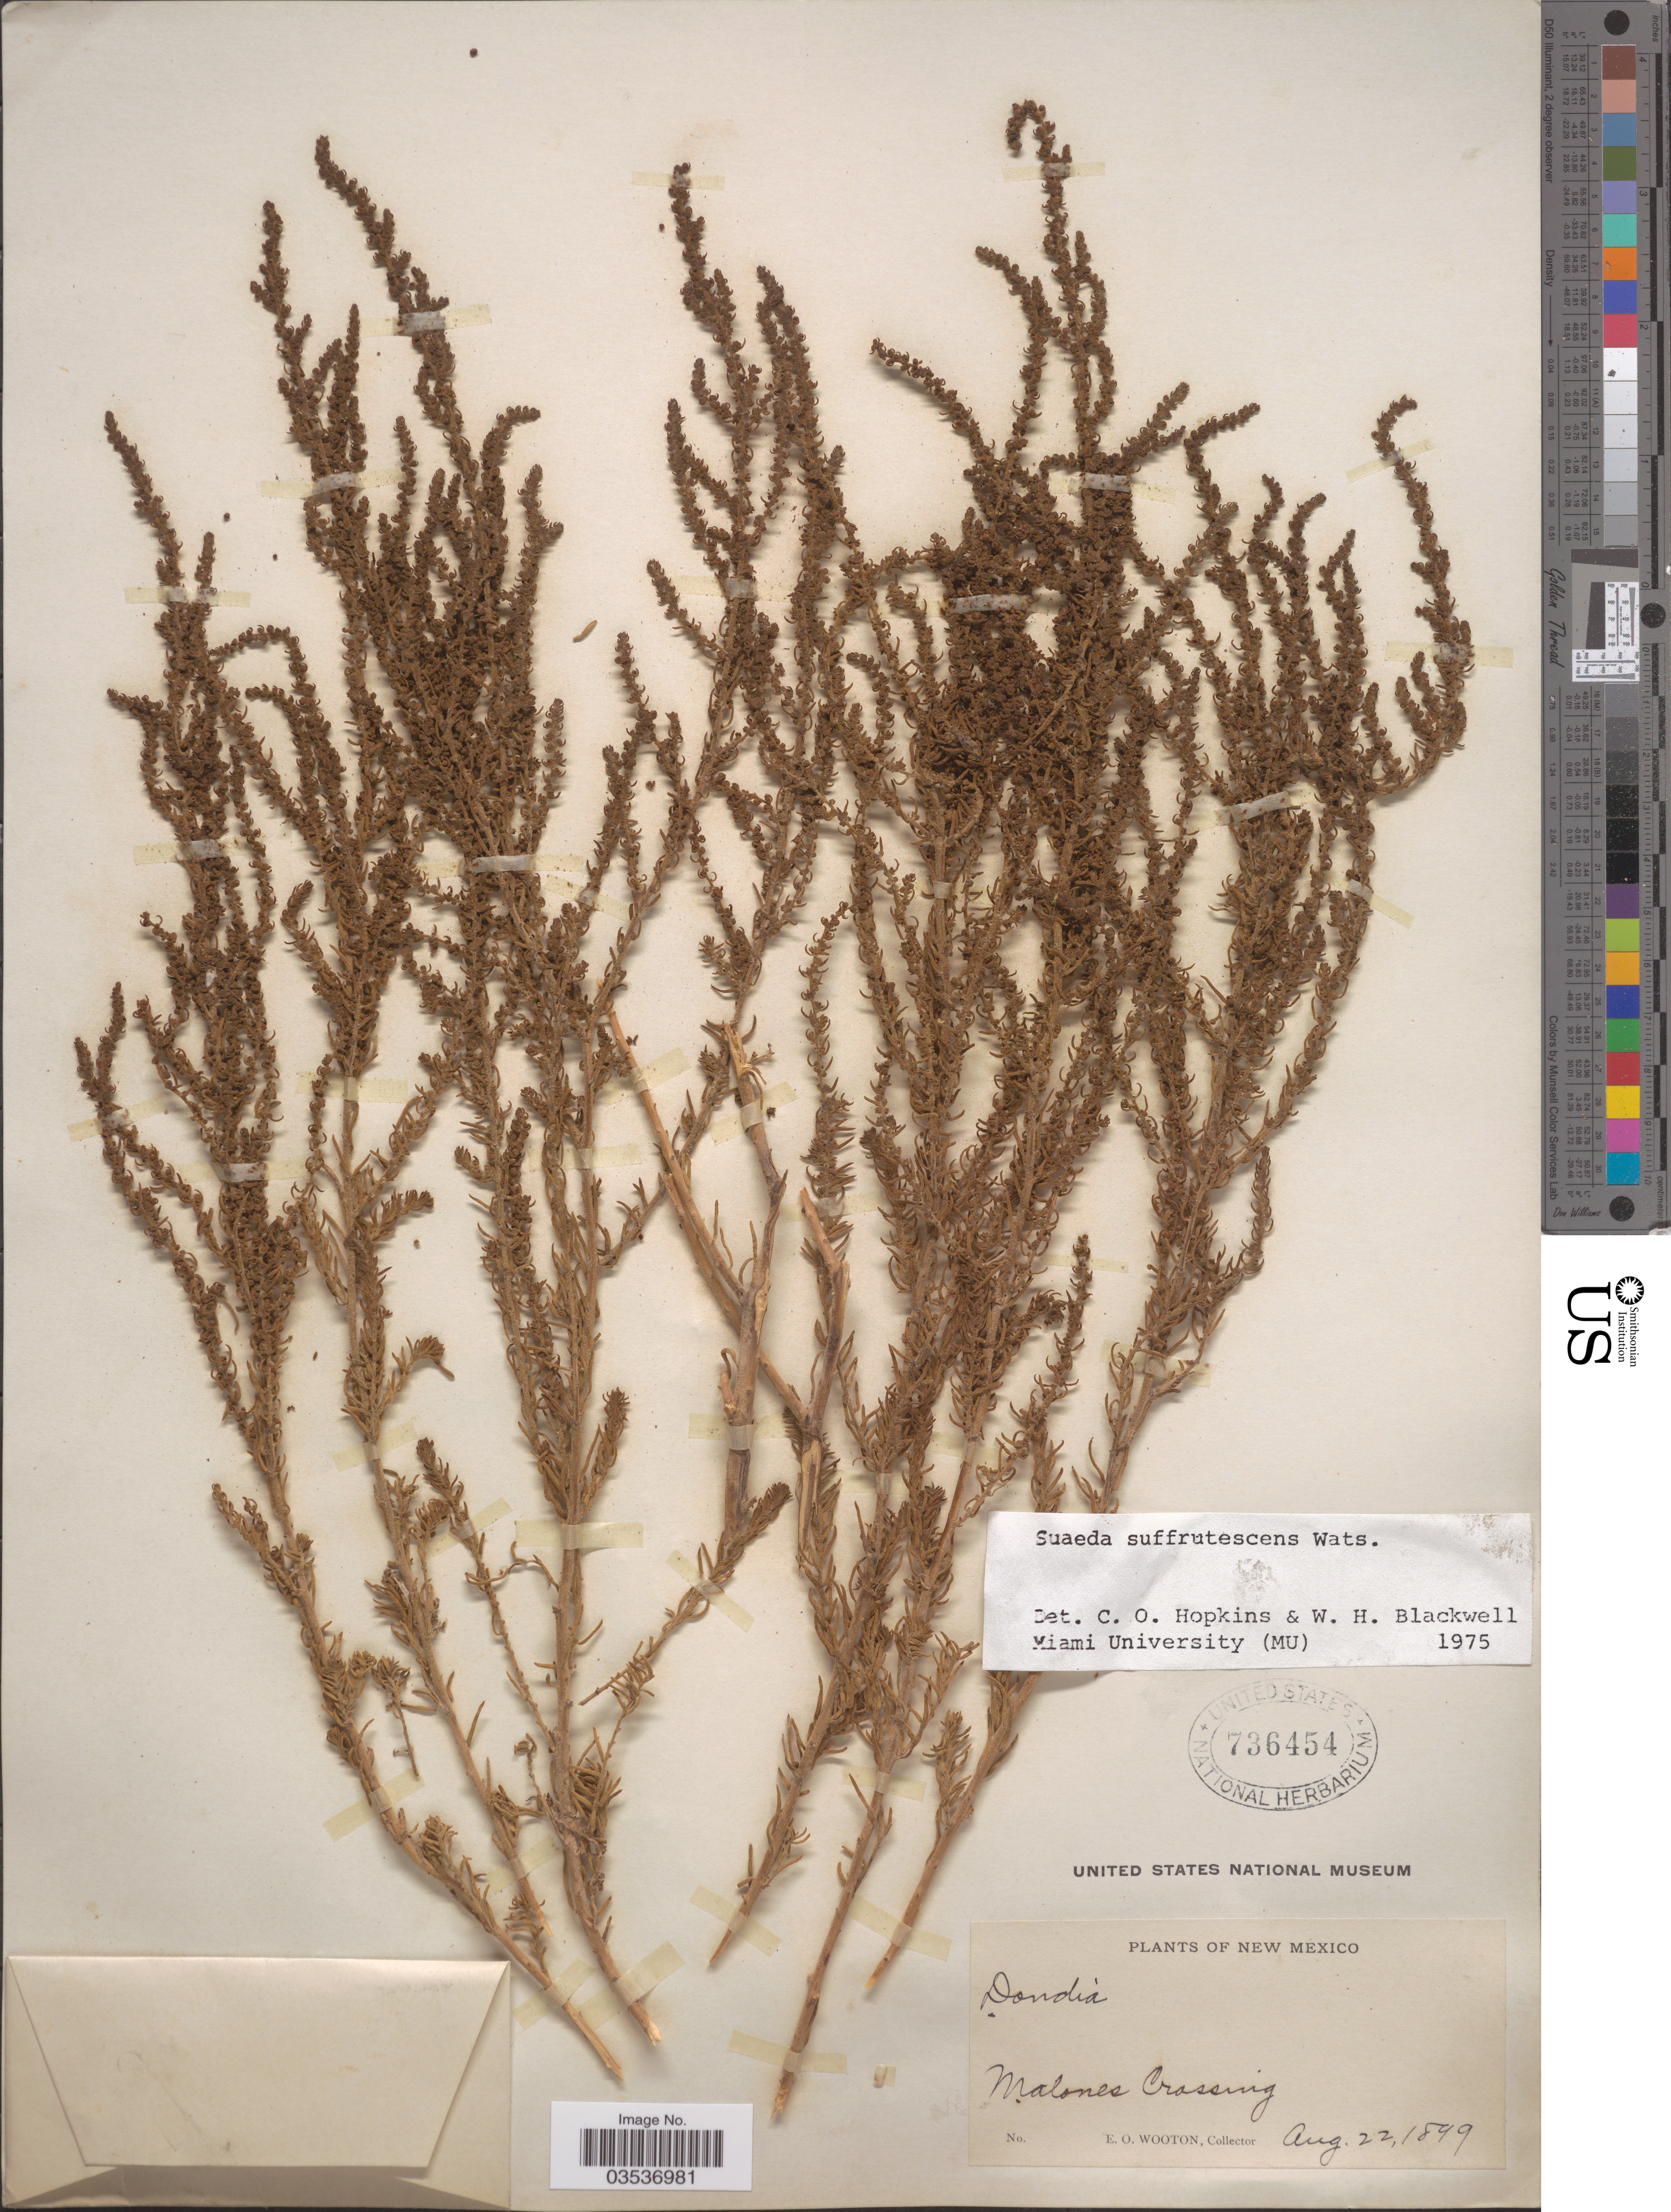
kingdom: Plantae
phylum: Tracheophyta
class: Magnoliopsida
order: Caryophyllales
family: Amaranthaceae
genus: Suaeda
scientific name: Suaeda suffrutescens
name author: S. Watson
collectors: E. O. Wooton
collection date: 1899-08-22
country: United States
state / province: New Mexico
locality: Malones Crossing.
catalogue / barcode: US 736454